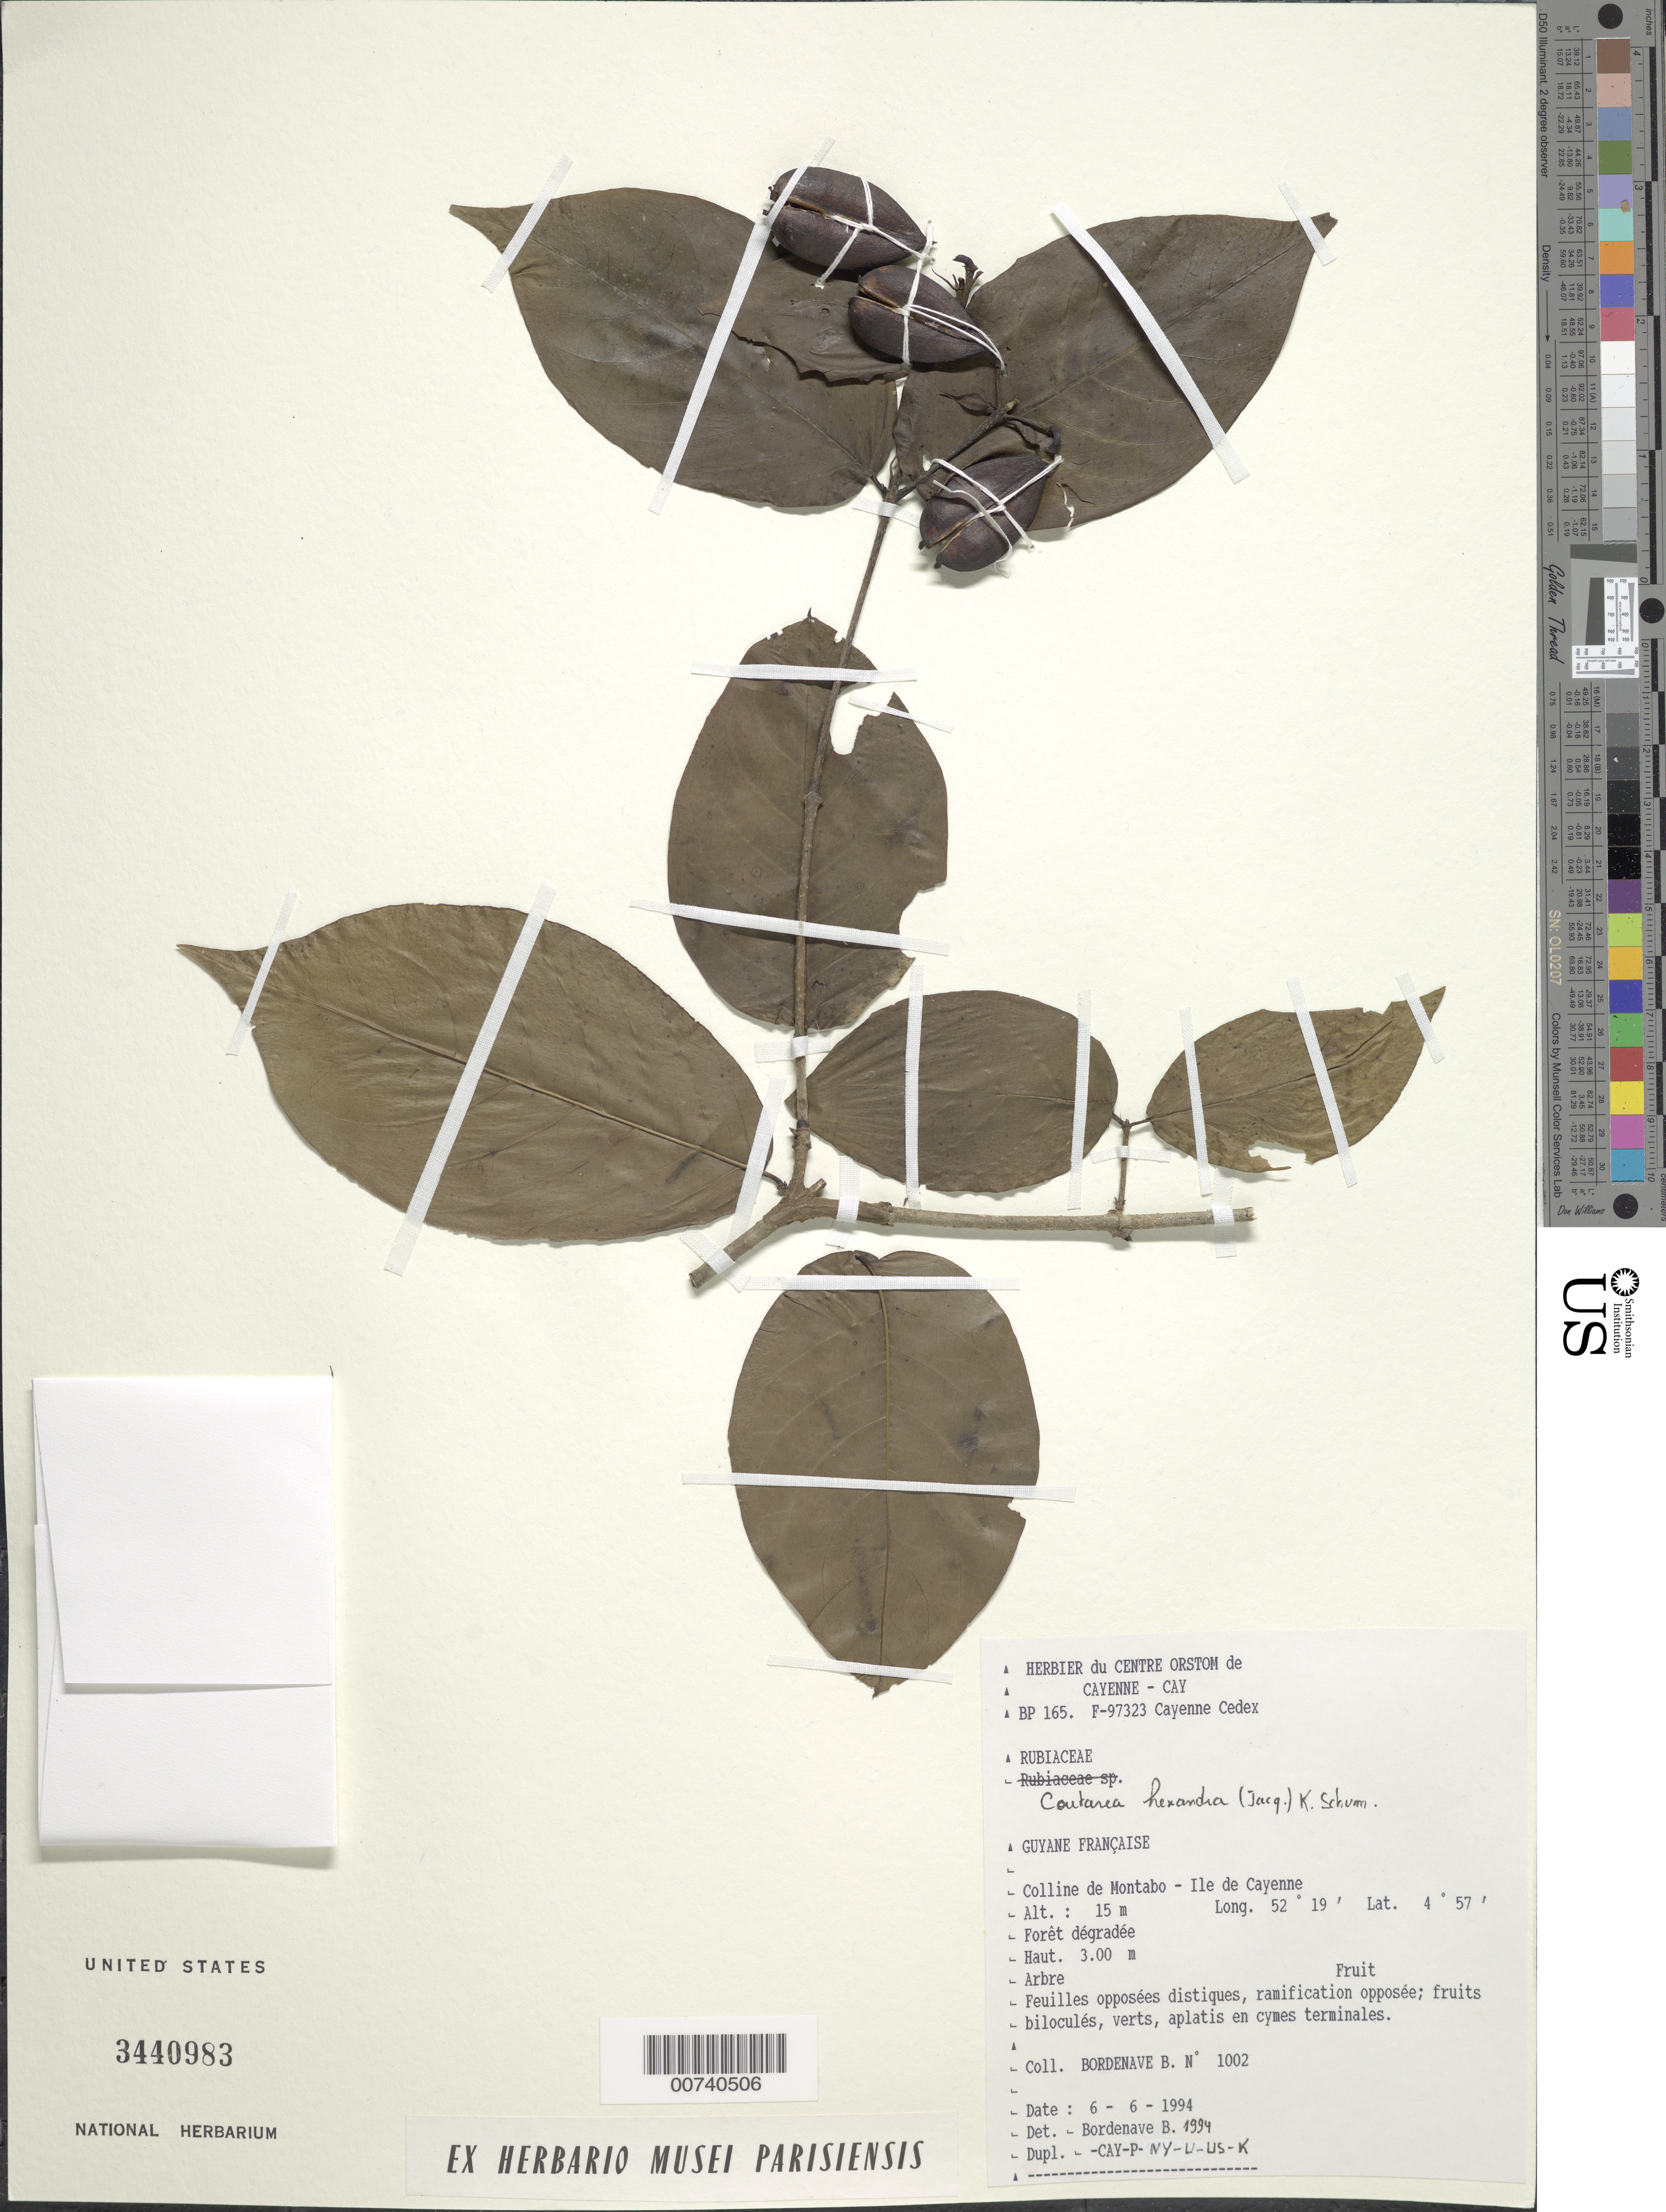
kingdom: Plantae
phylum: Tracheophyta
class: Magnoliopsida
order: Gentianales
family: Rubiaceae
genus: Coutarea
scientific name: Coutarea hexandra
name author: (Jacq.) K. Schum.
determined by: Bordenave, B.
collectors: B. Bordenave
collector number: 1002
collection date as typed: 6-Jun-94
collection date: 1994-06-06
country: French Guiana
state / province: Cayenne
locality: Colline de Montabo, Ile de Cayenne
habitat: Disturbed forest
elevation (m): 15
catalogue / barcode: US 3440983